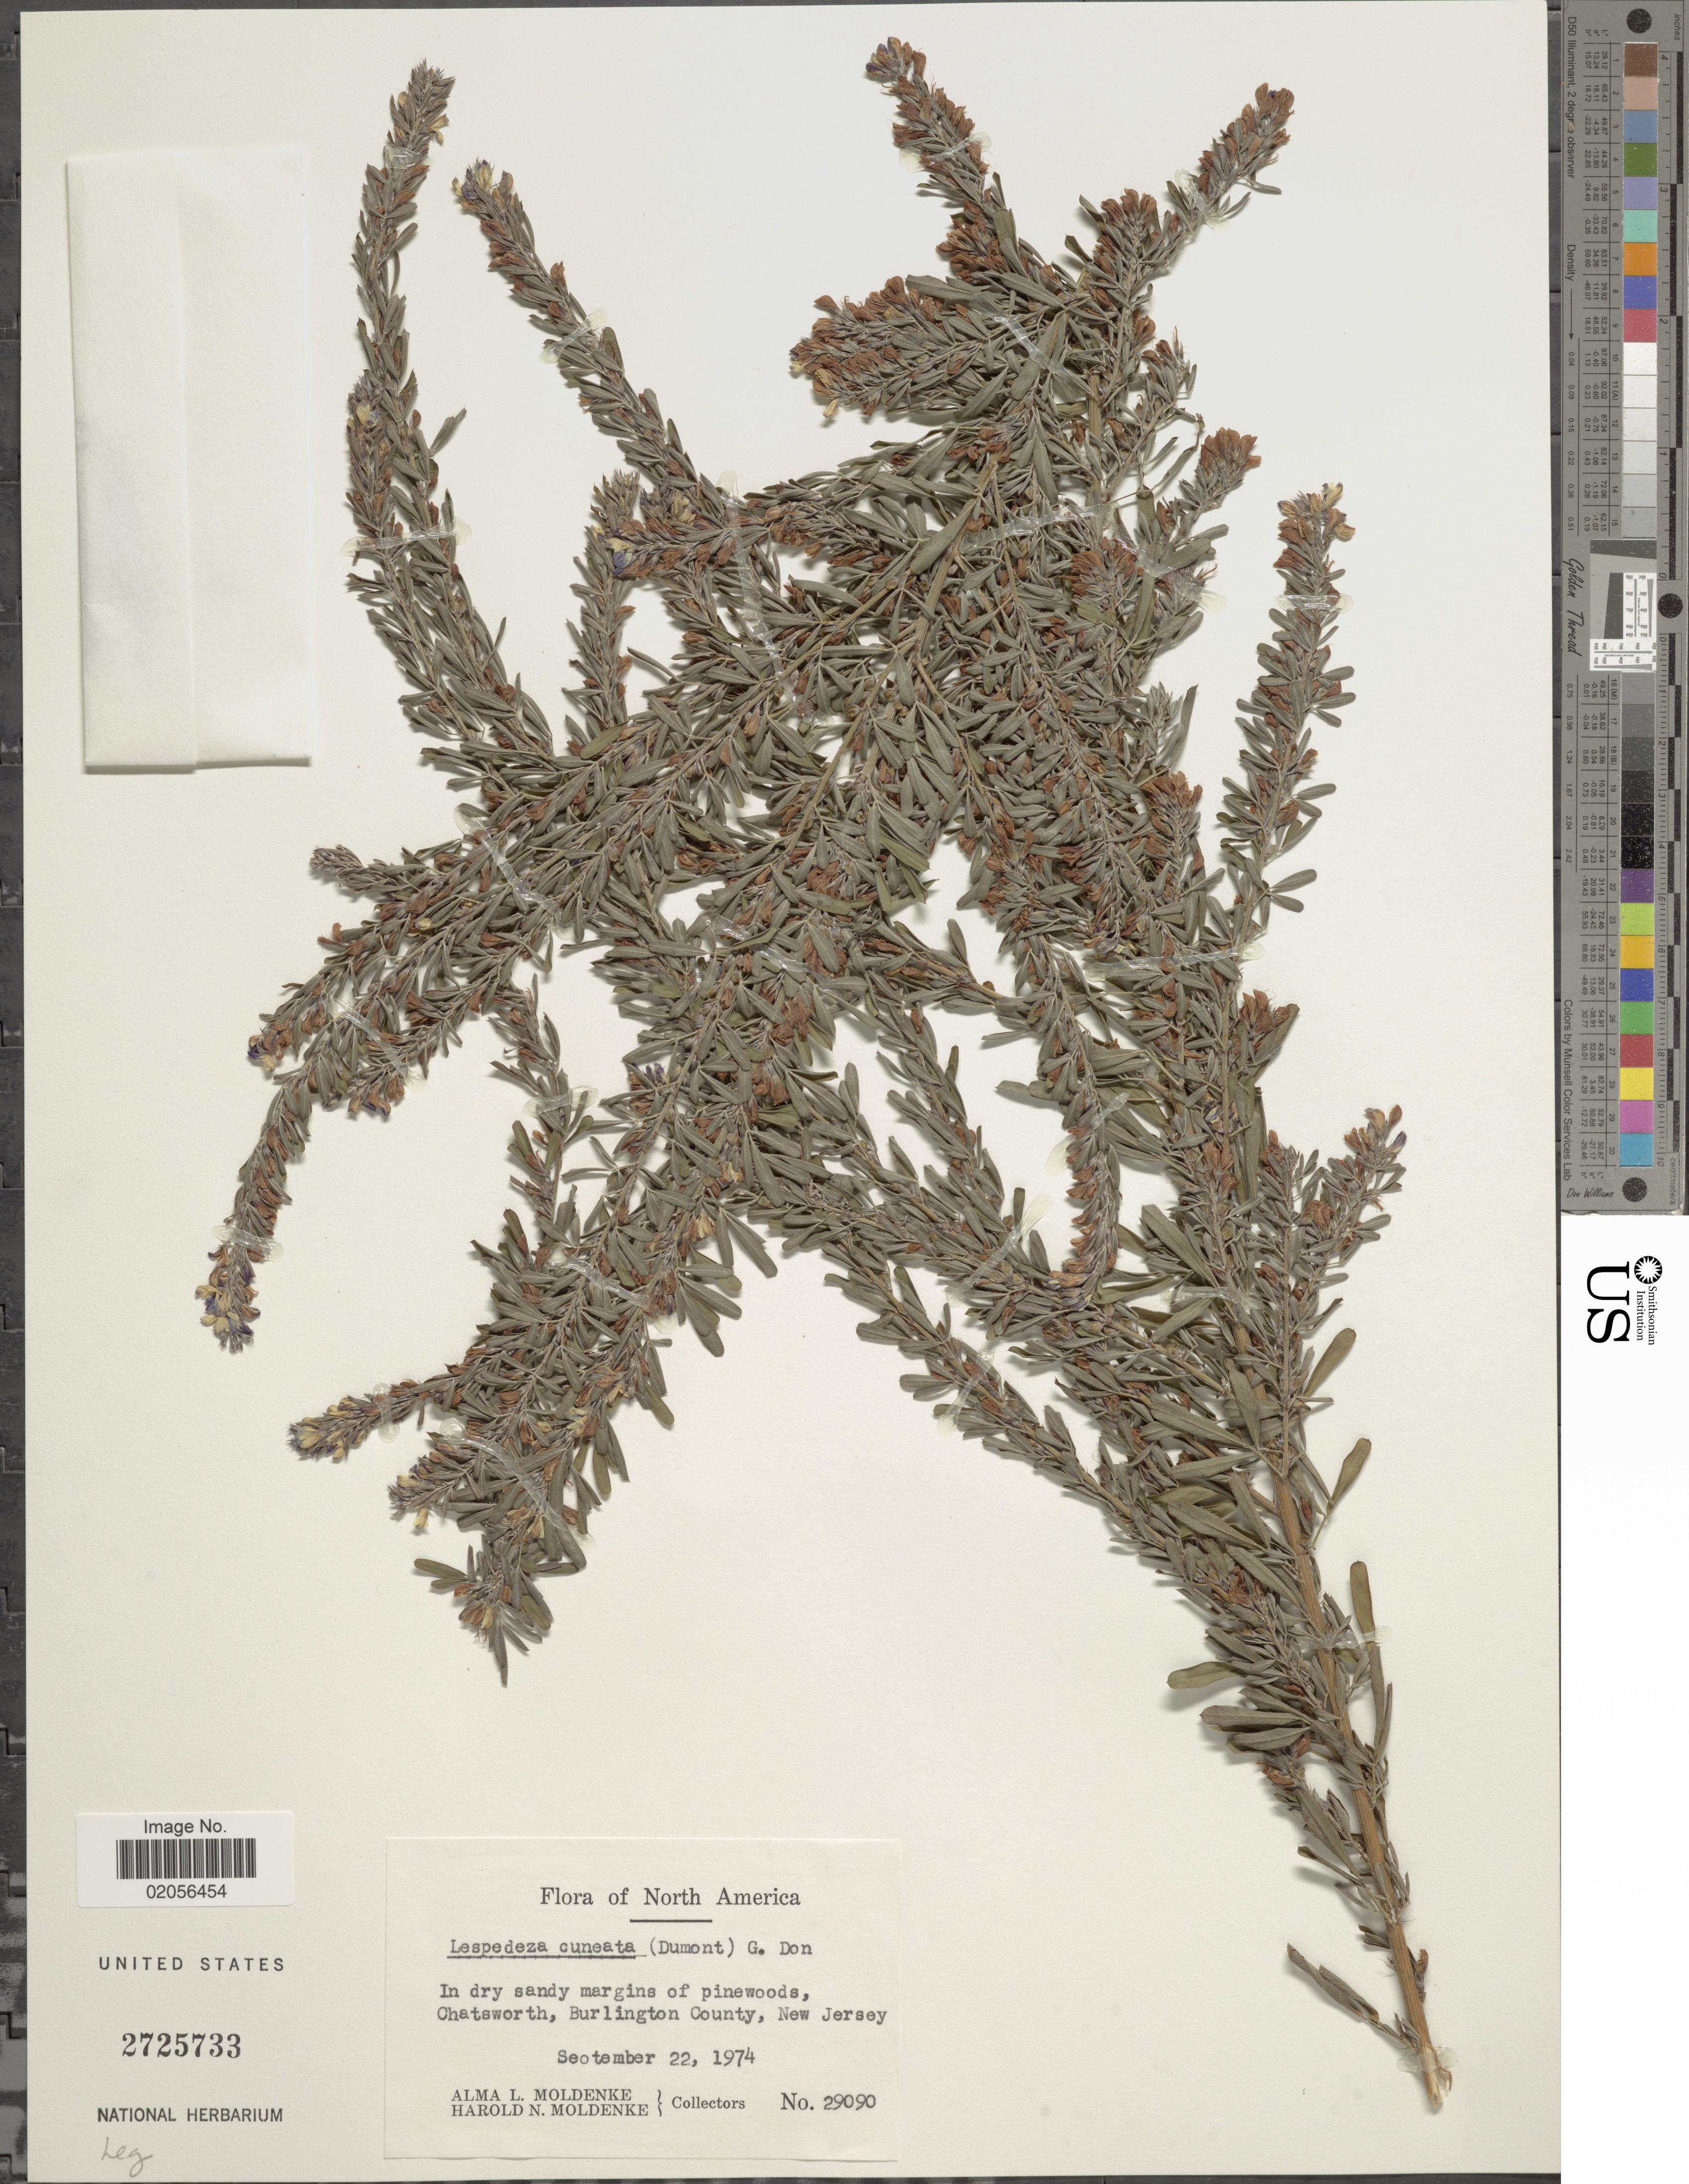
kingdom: Plantae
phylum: Tracheophyta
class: Magnoliopsida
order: Fabales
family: Fabaceae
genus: Lespedeza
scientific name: Lespedeza cuneata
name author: (Dum. Cours.) G. Don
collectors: A. L. Moldenke & H. N. Moldenke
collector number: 29090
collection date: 1974-09-22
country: United States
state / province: New Jersey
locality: In dry sandy margin of pinewoods, Chatsworth, Burlington County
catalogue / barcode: US 2725733